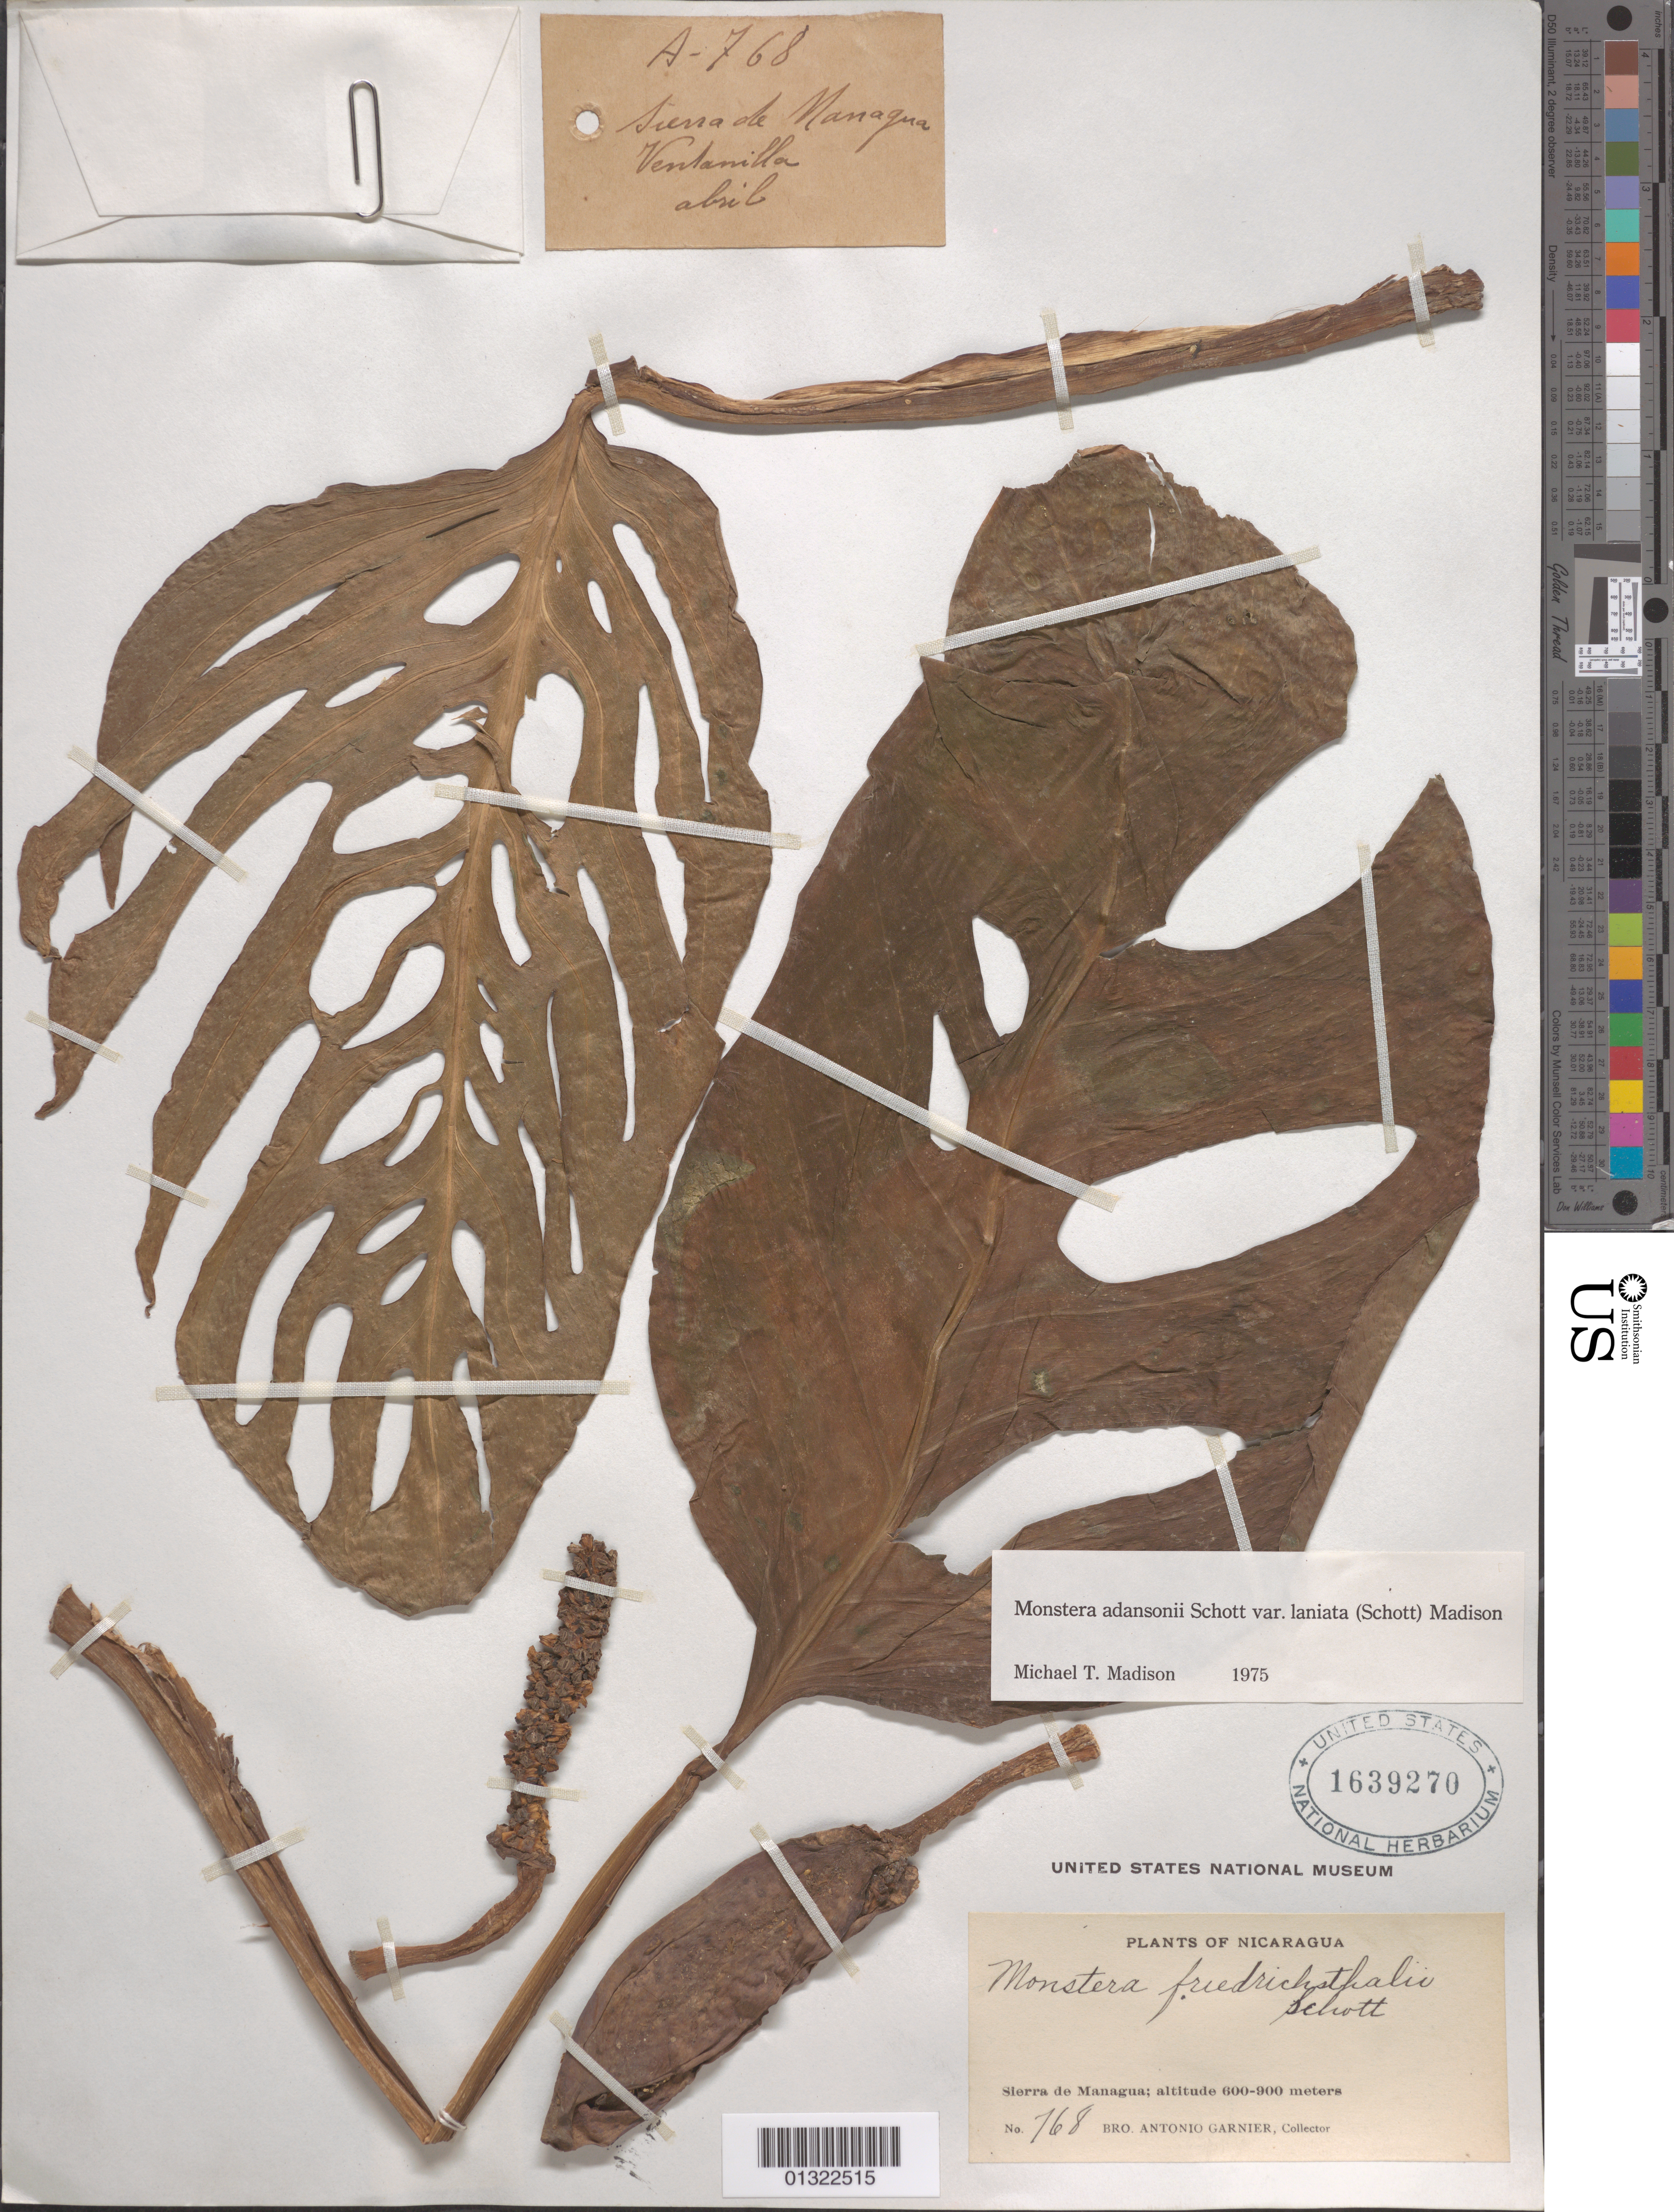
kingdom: Plantae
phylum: Tracheophyta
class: Liliopsida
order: Alismatales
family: Araceae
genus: Monstera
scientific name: Monstera adansonii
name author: Schott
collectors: Bro. A. Garnier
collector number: A-768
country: Nicaragua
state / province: Managua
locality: Sierra de Managua. Ventanilla.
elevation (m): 600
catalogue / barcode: US 1639270